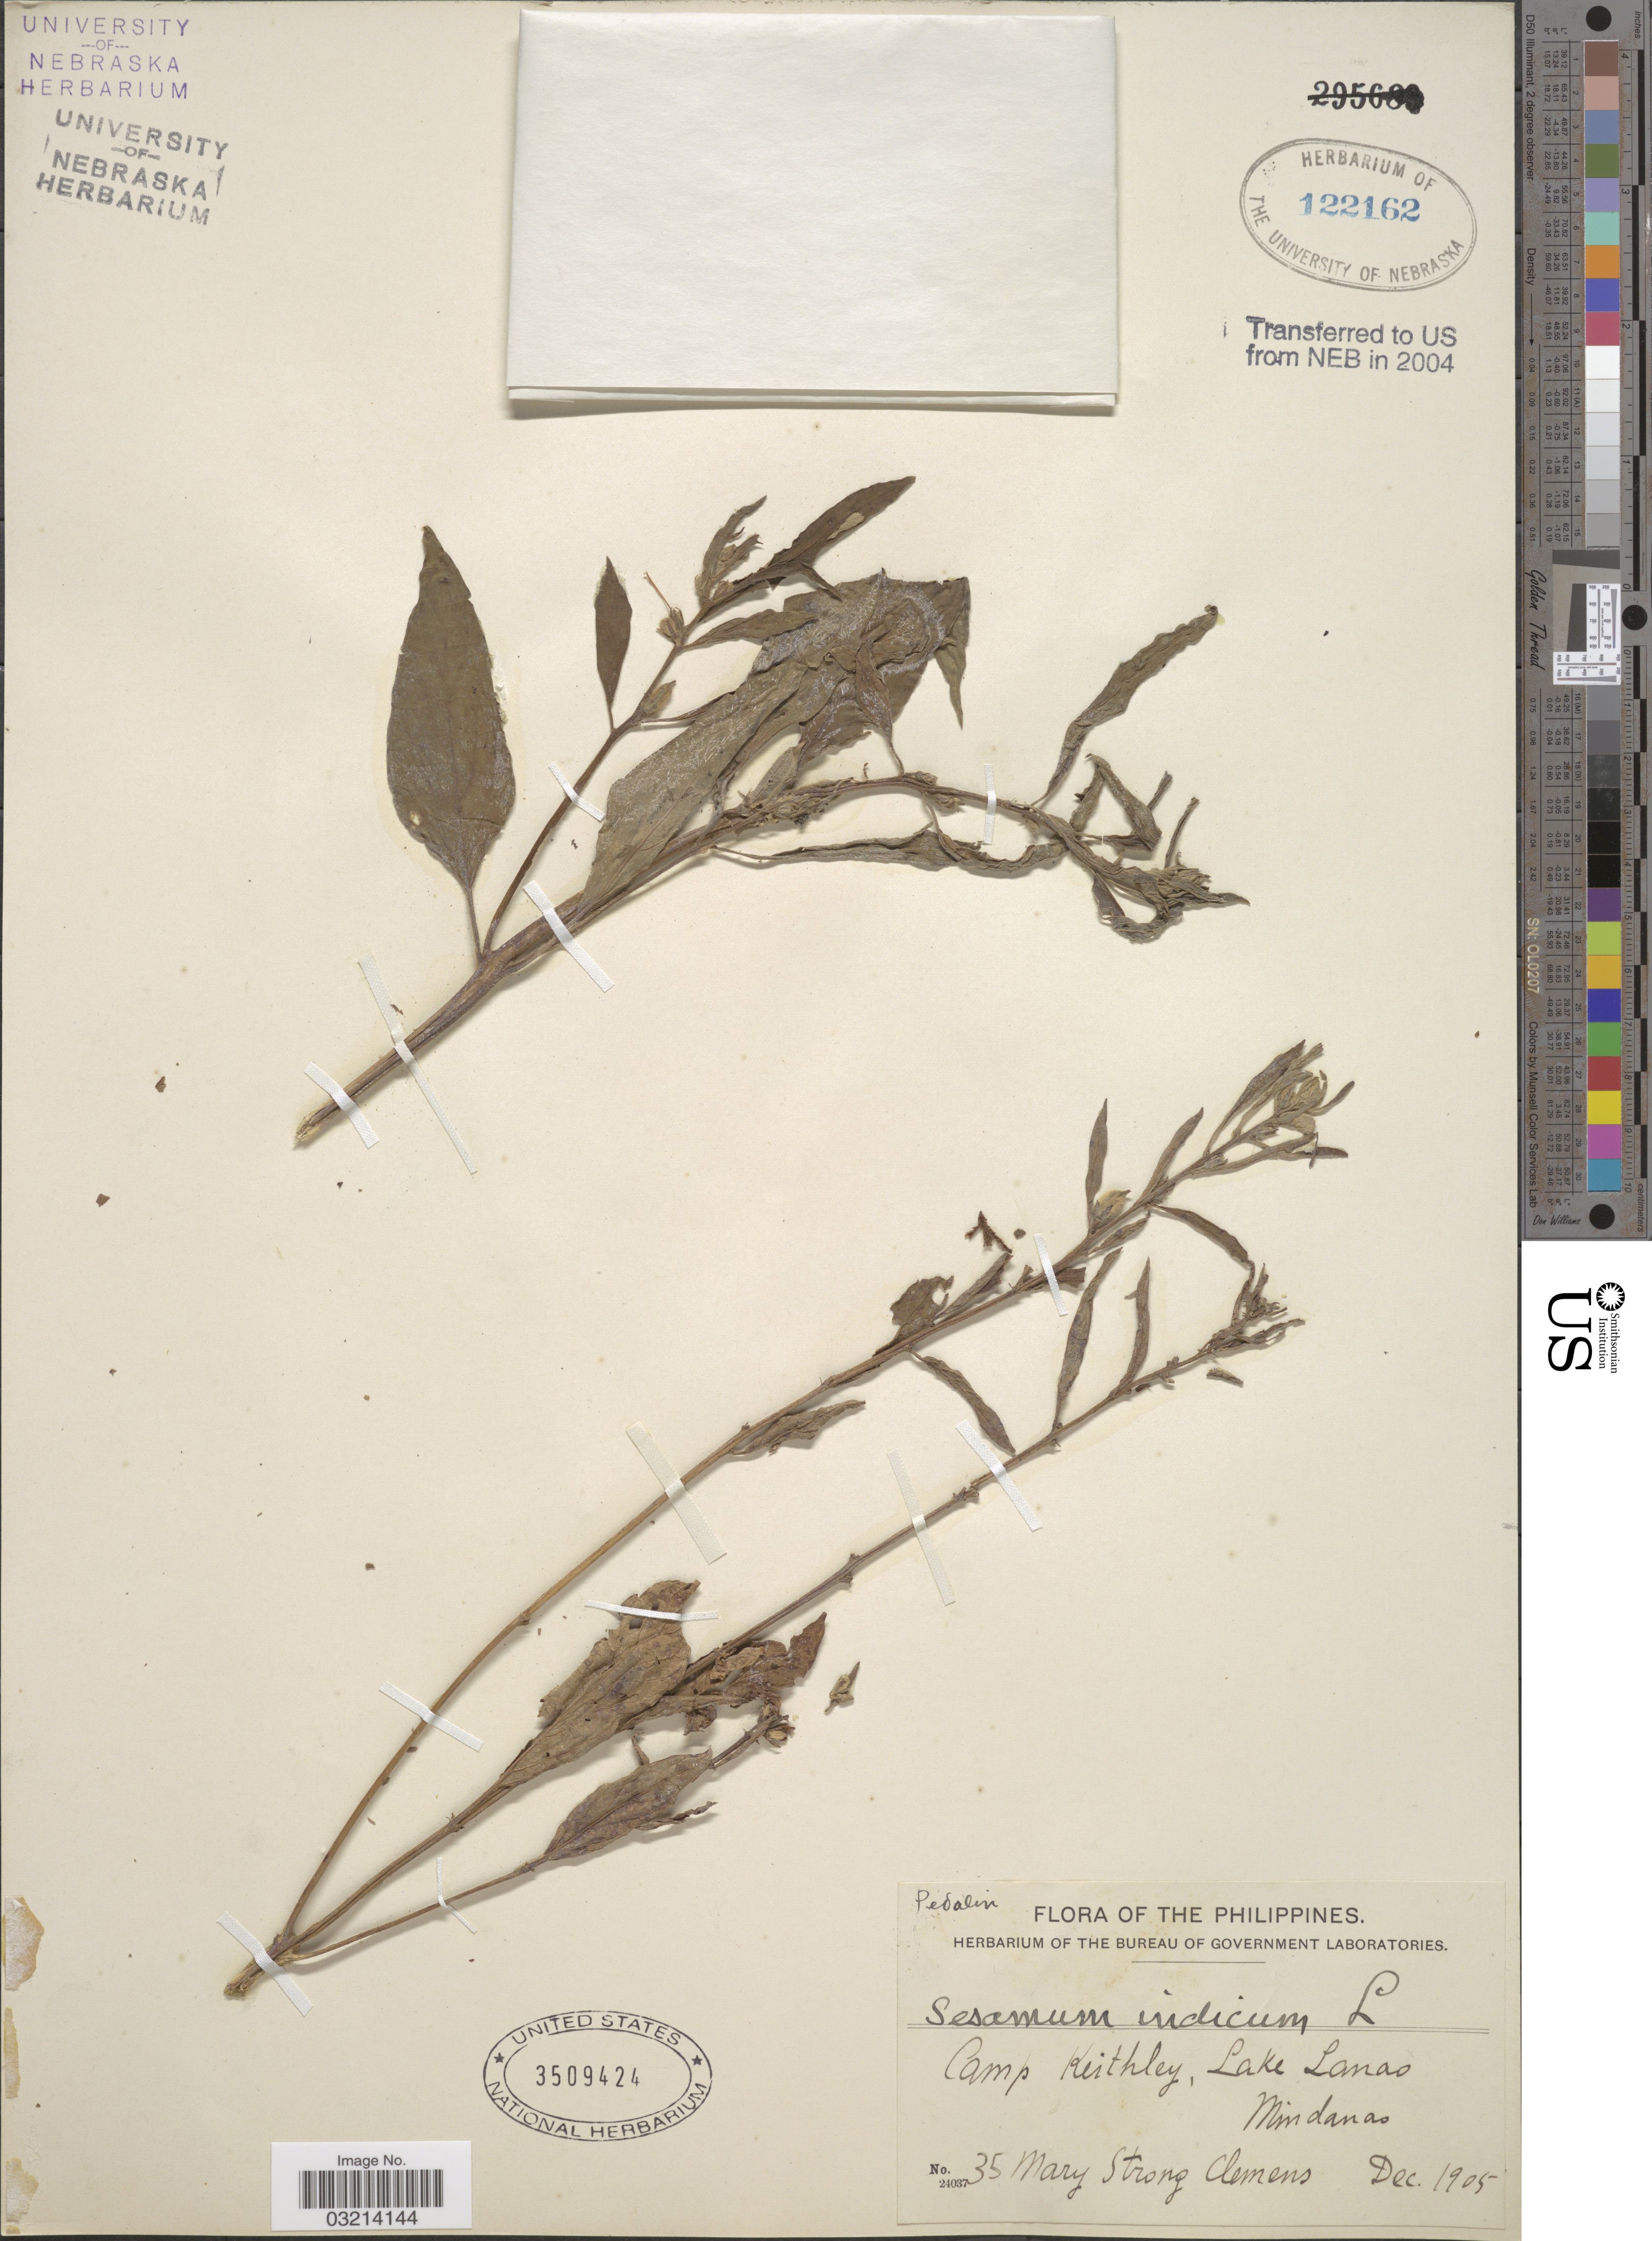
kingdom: Plantae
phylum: Tracheophyta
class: Magnoliopsida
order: Lamiales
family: Pedaliaceae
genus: Sesamum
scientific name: Sesamum indicum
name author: L.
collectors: M. S. Clemens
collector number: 35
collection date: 1905-12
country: Philippines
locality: Camp Keithley, Lake Lanao. Mindanao.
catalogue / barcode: US 3509424